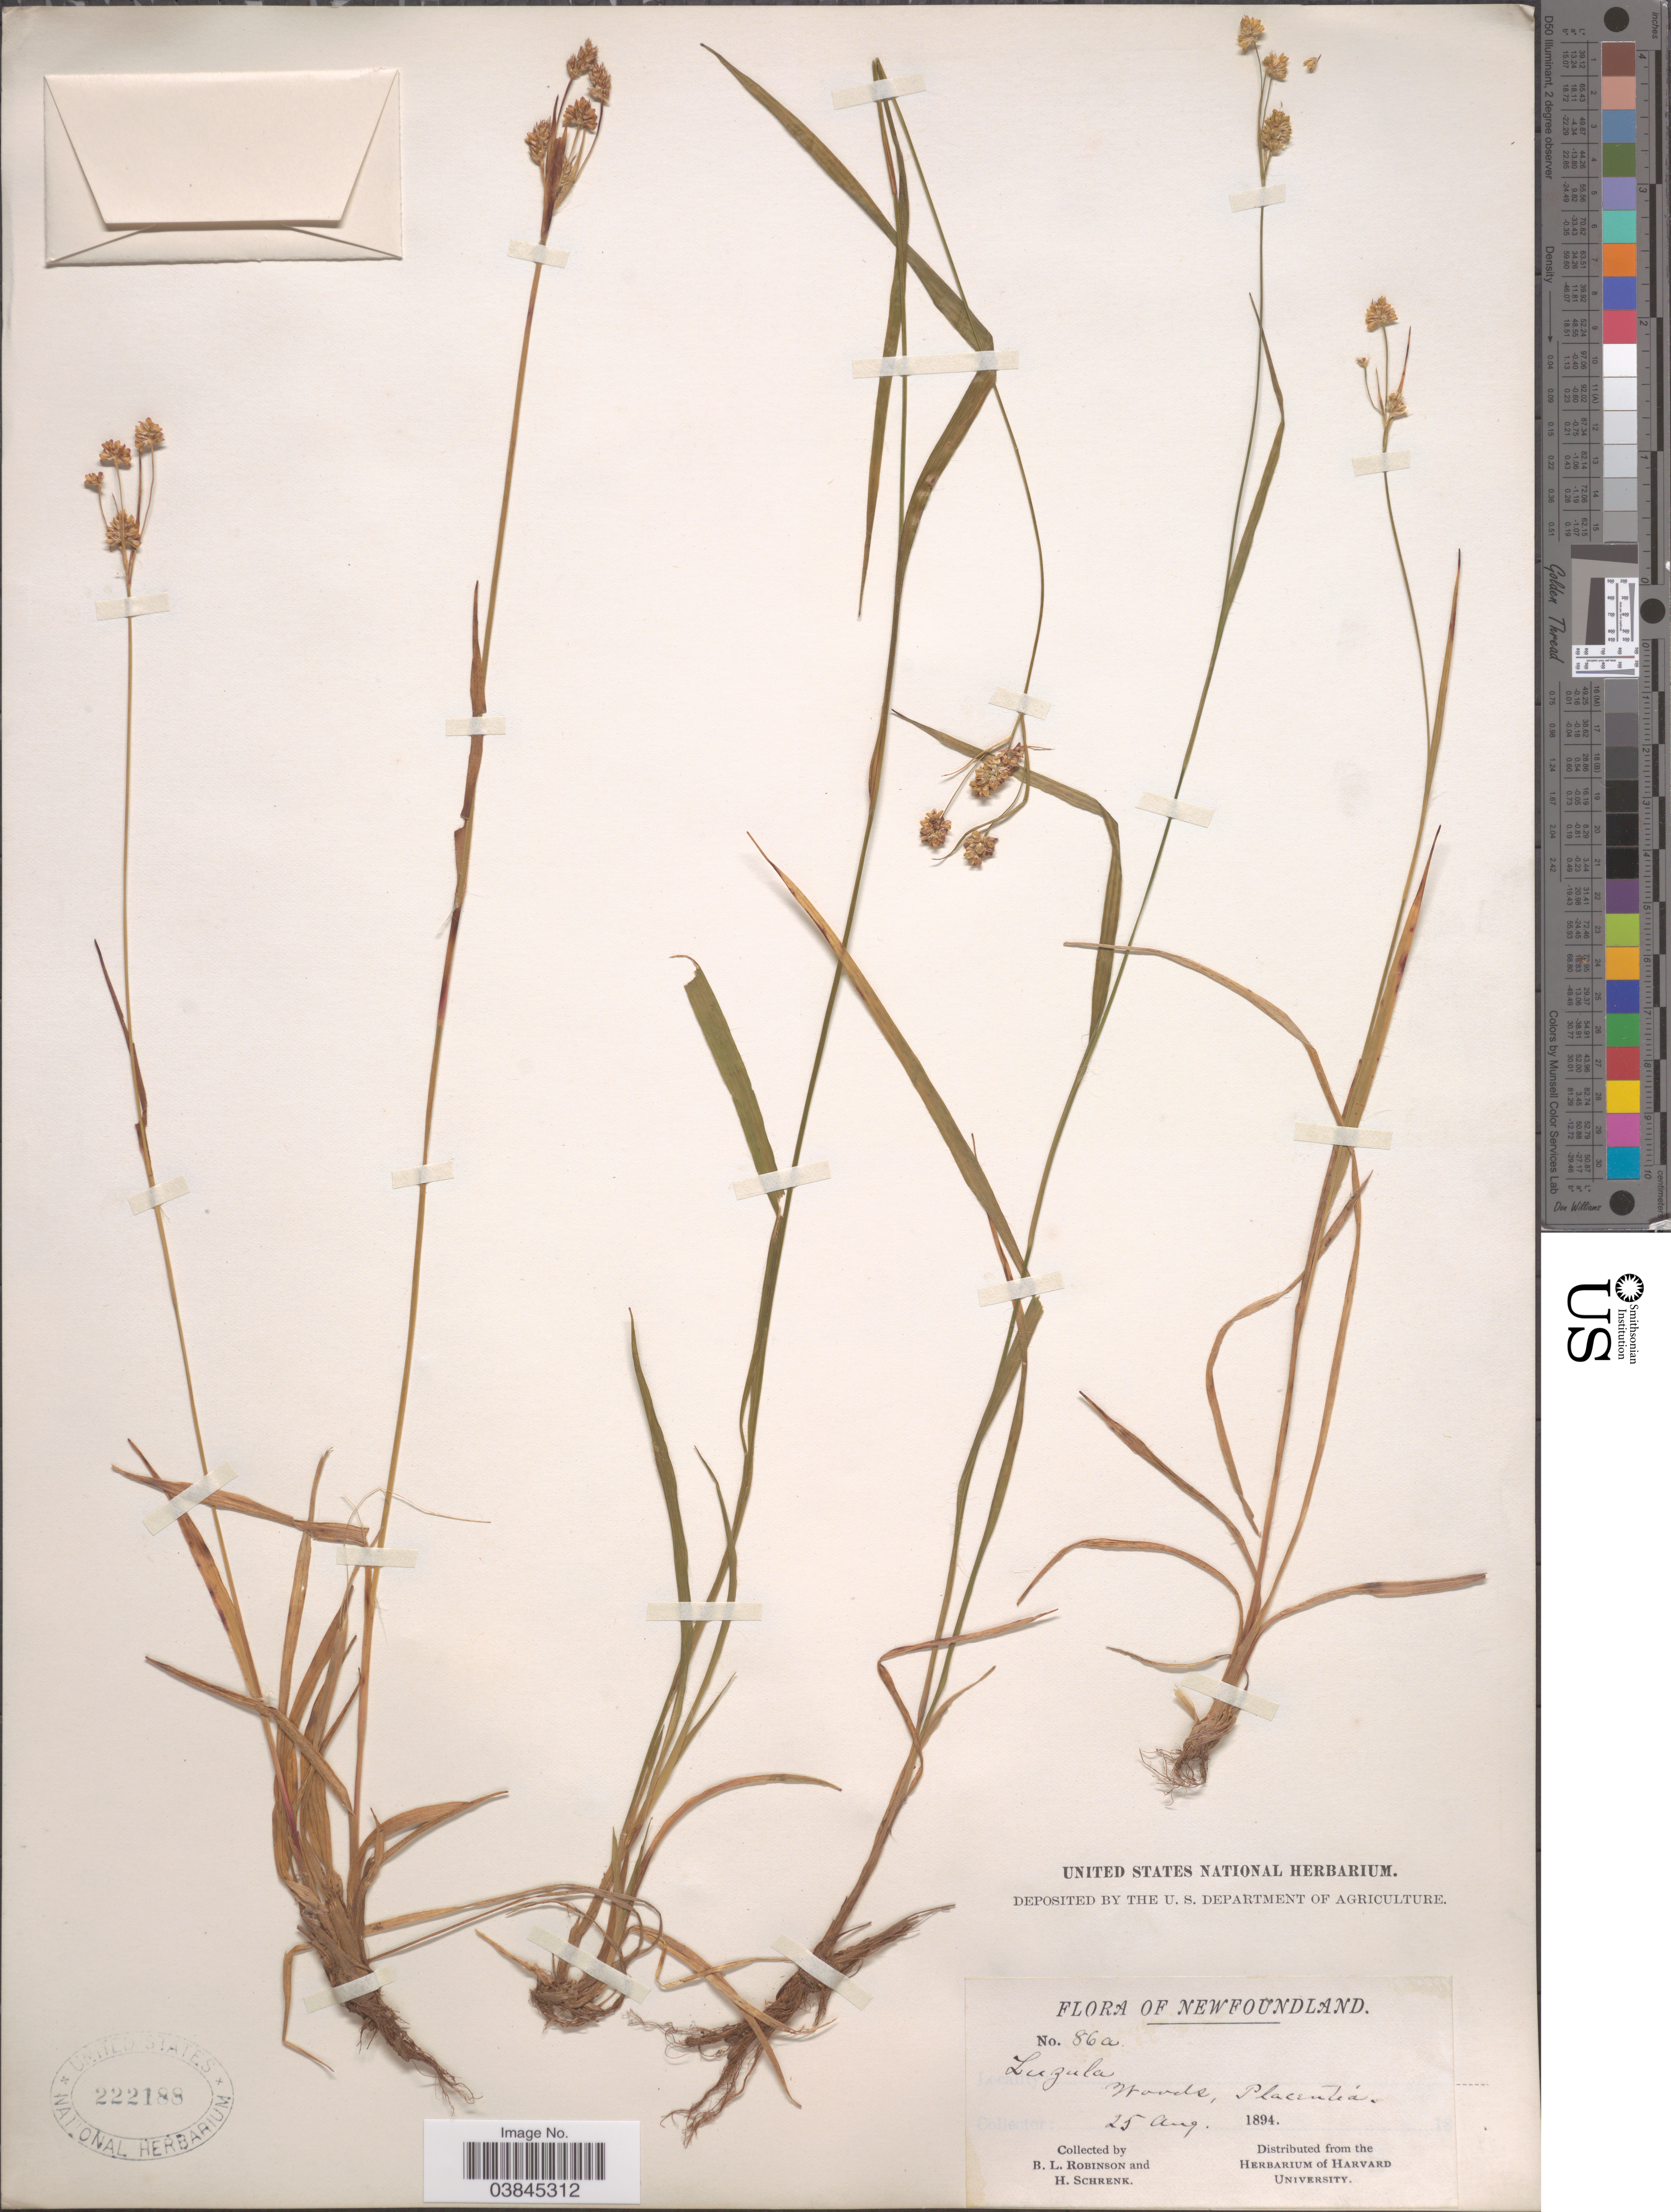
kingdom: Plantae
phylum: Tracheophyta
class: Liliopsida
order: Poales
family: Juncaceae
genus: Luzula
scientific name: Luzula campestris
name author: (L.) DC.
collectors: B. L. Robinson & H. Schrenk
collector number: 86a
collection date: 1894-08-25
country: Canada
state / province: Newfoundland and Labrador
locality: Woods, Placentía.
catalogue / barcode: US 222188